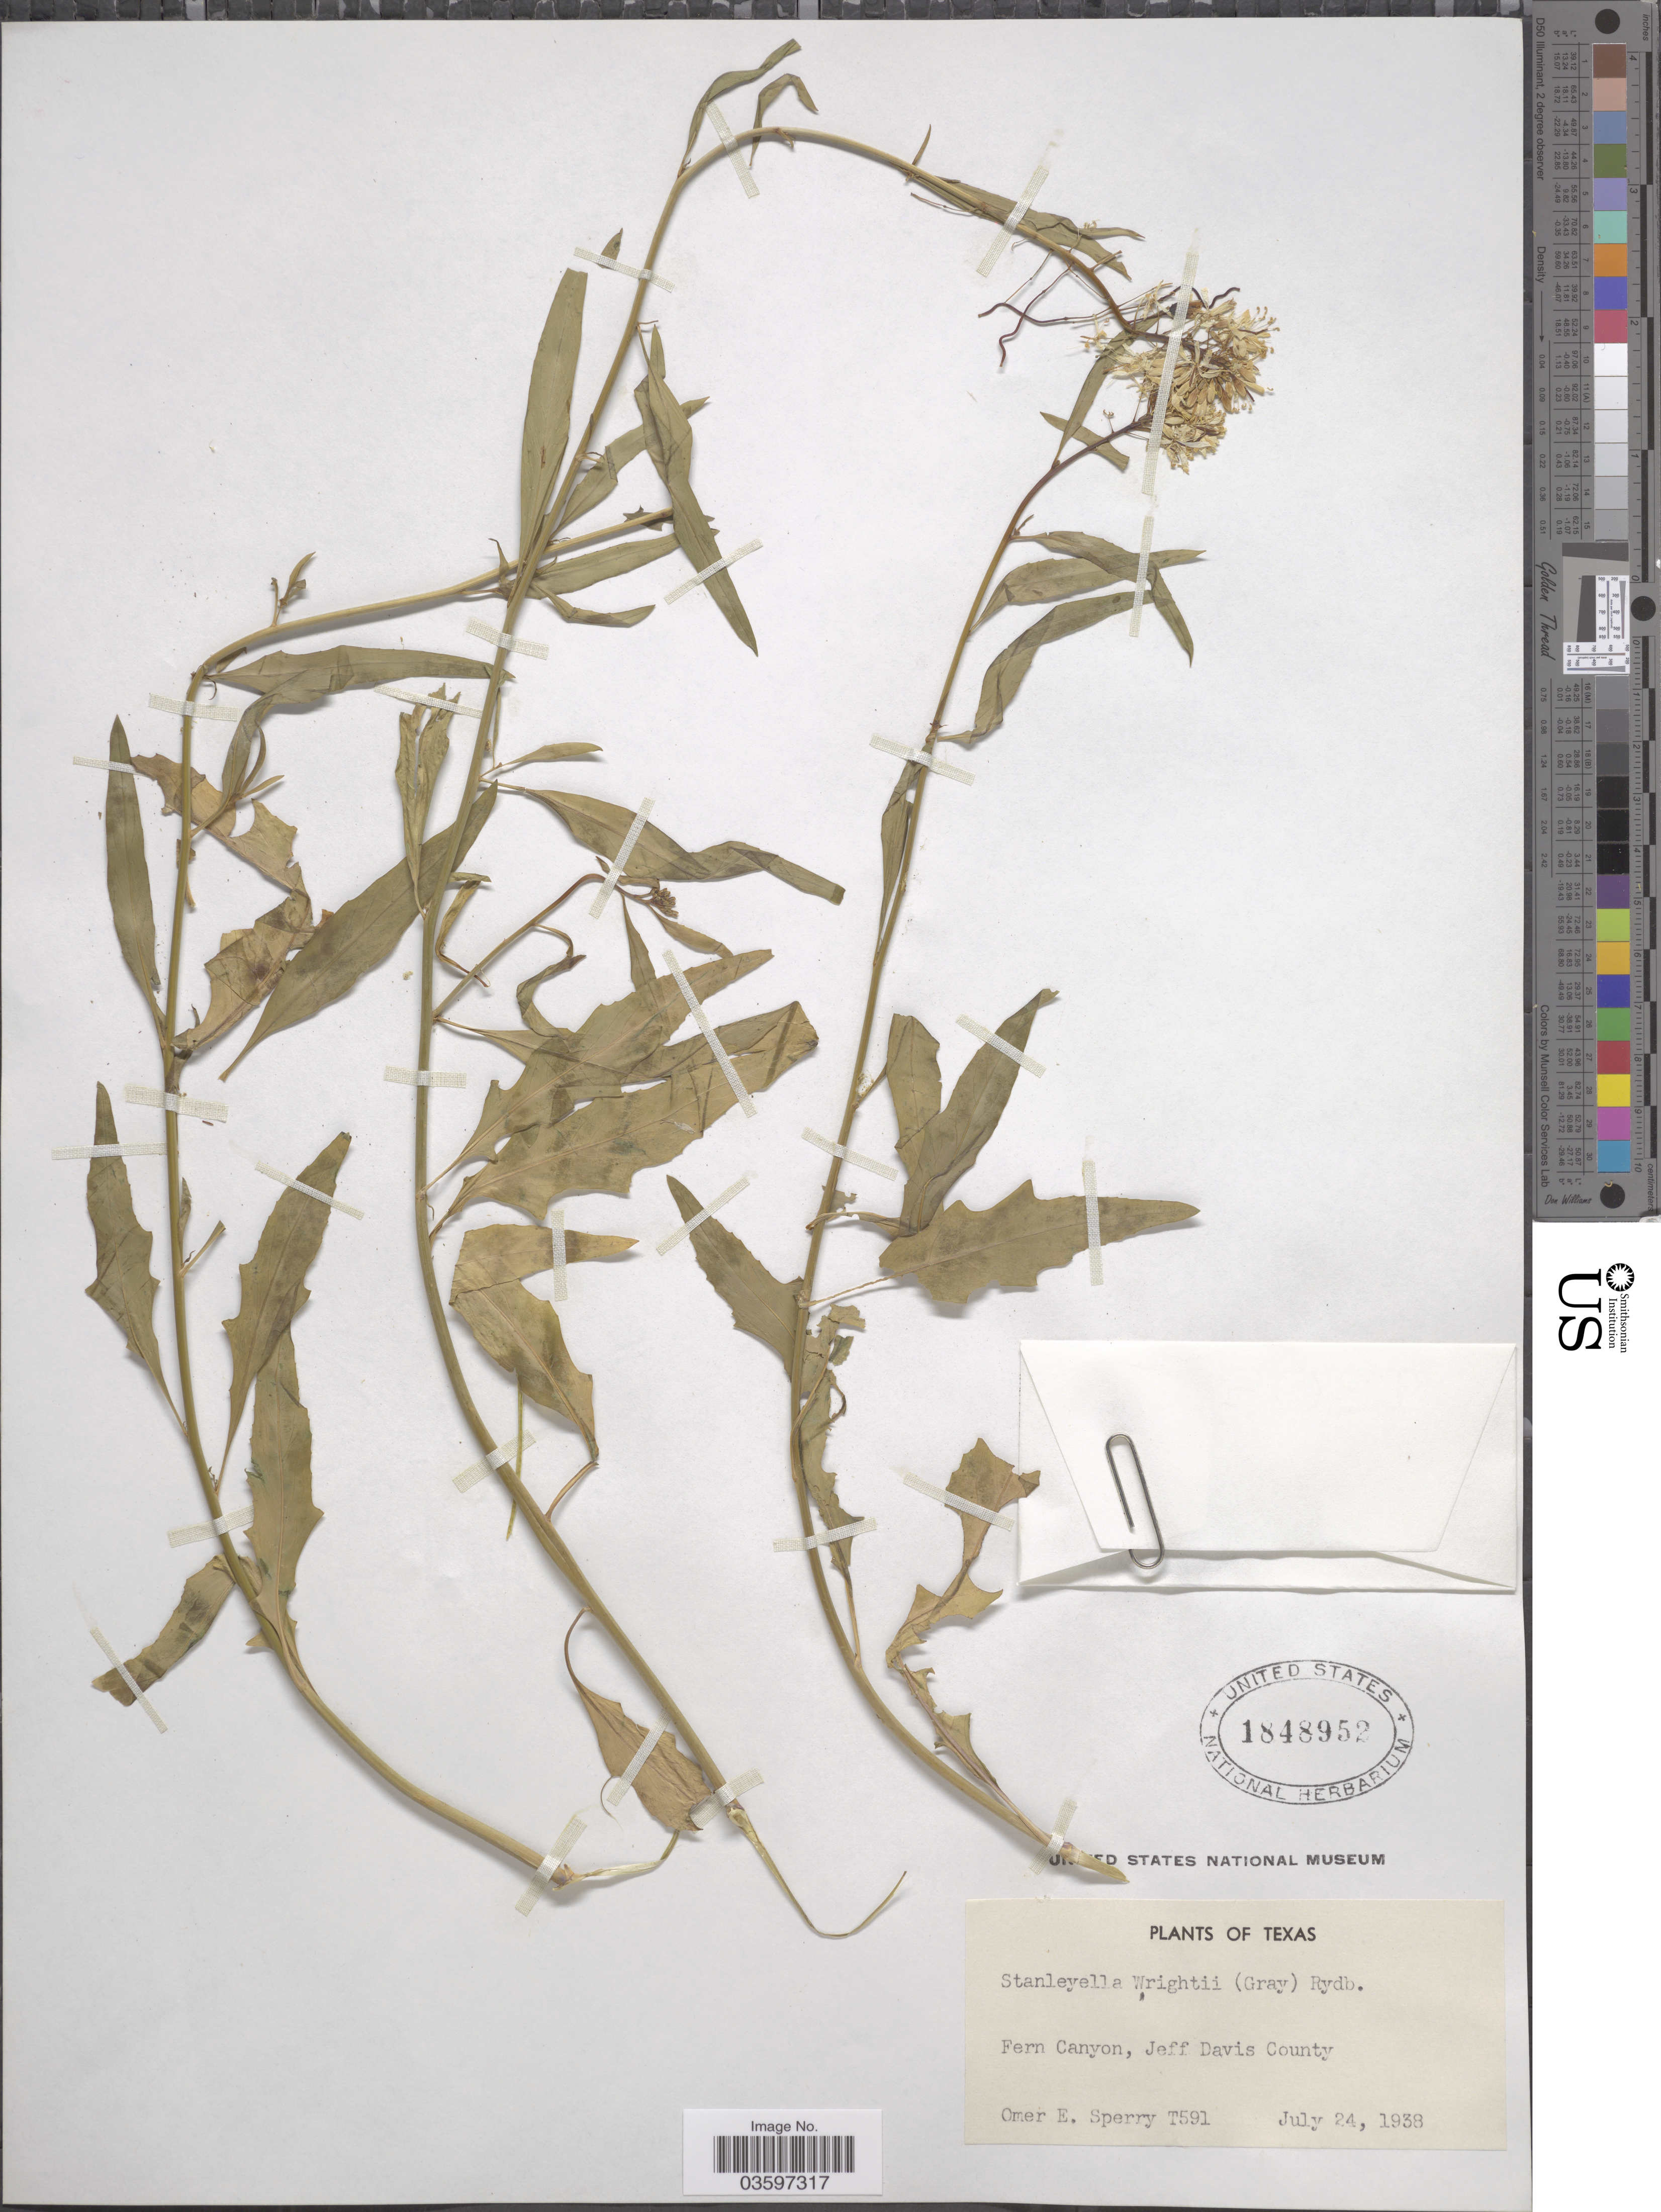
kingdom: Plantae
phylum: Tracheophyta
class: Magnoliopsida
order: Brassicales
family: Brassicaceae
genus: Stanleyella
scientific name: Stanleyella wrightii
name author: Rydb.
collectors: O. E. Sperry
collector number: T591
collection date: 1938-07-24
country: United States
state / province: Texas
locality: Fern Canyon, Jeff Davis County.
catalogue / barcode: US 1848952